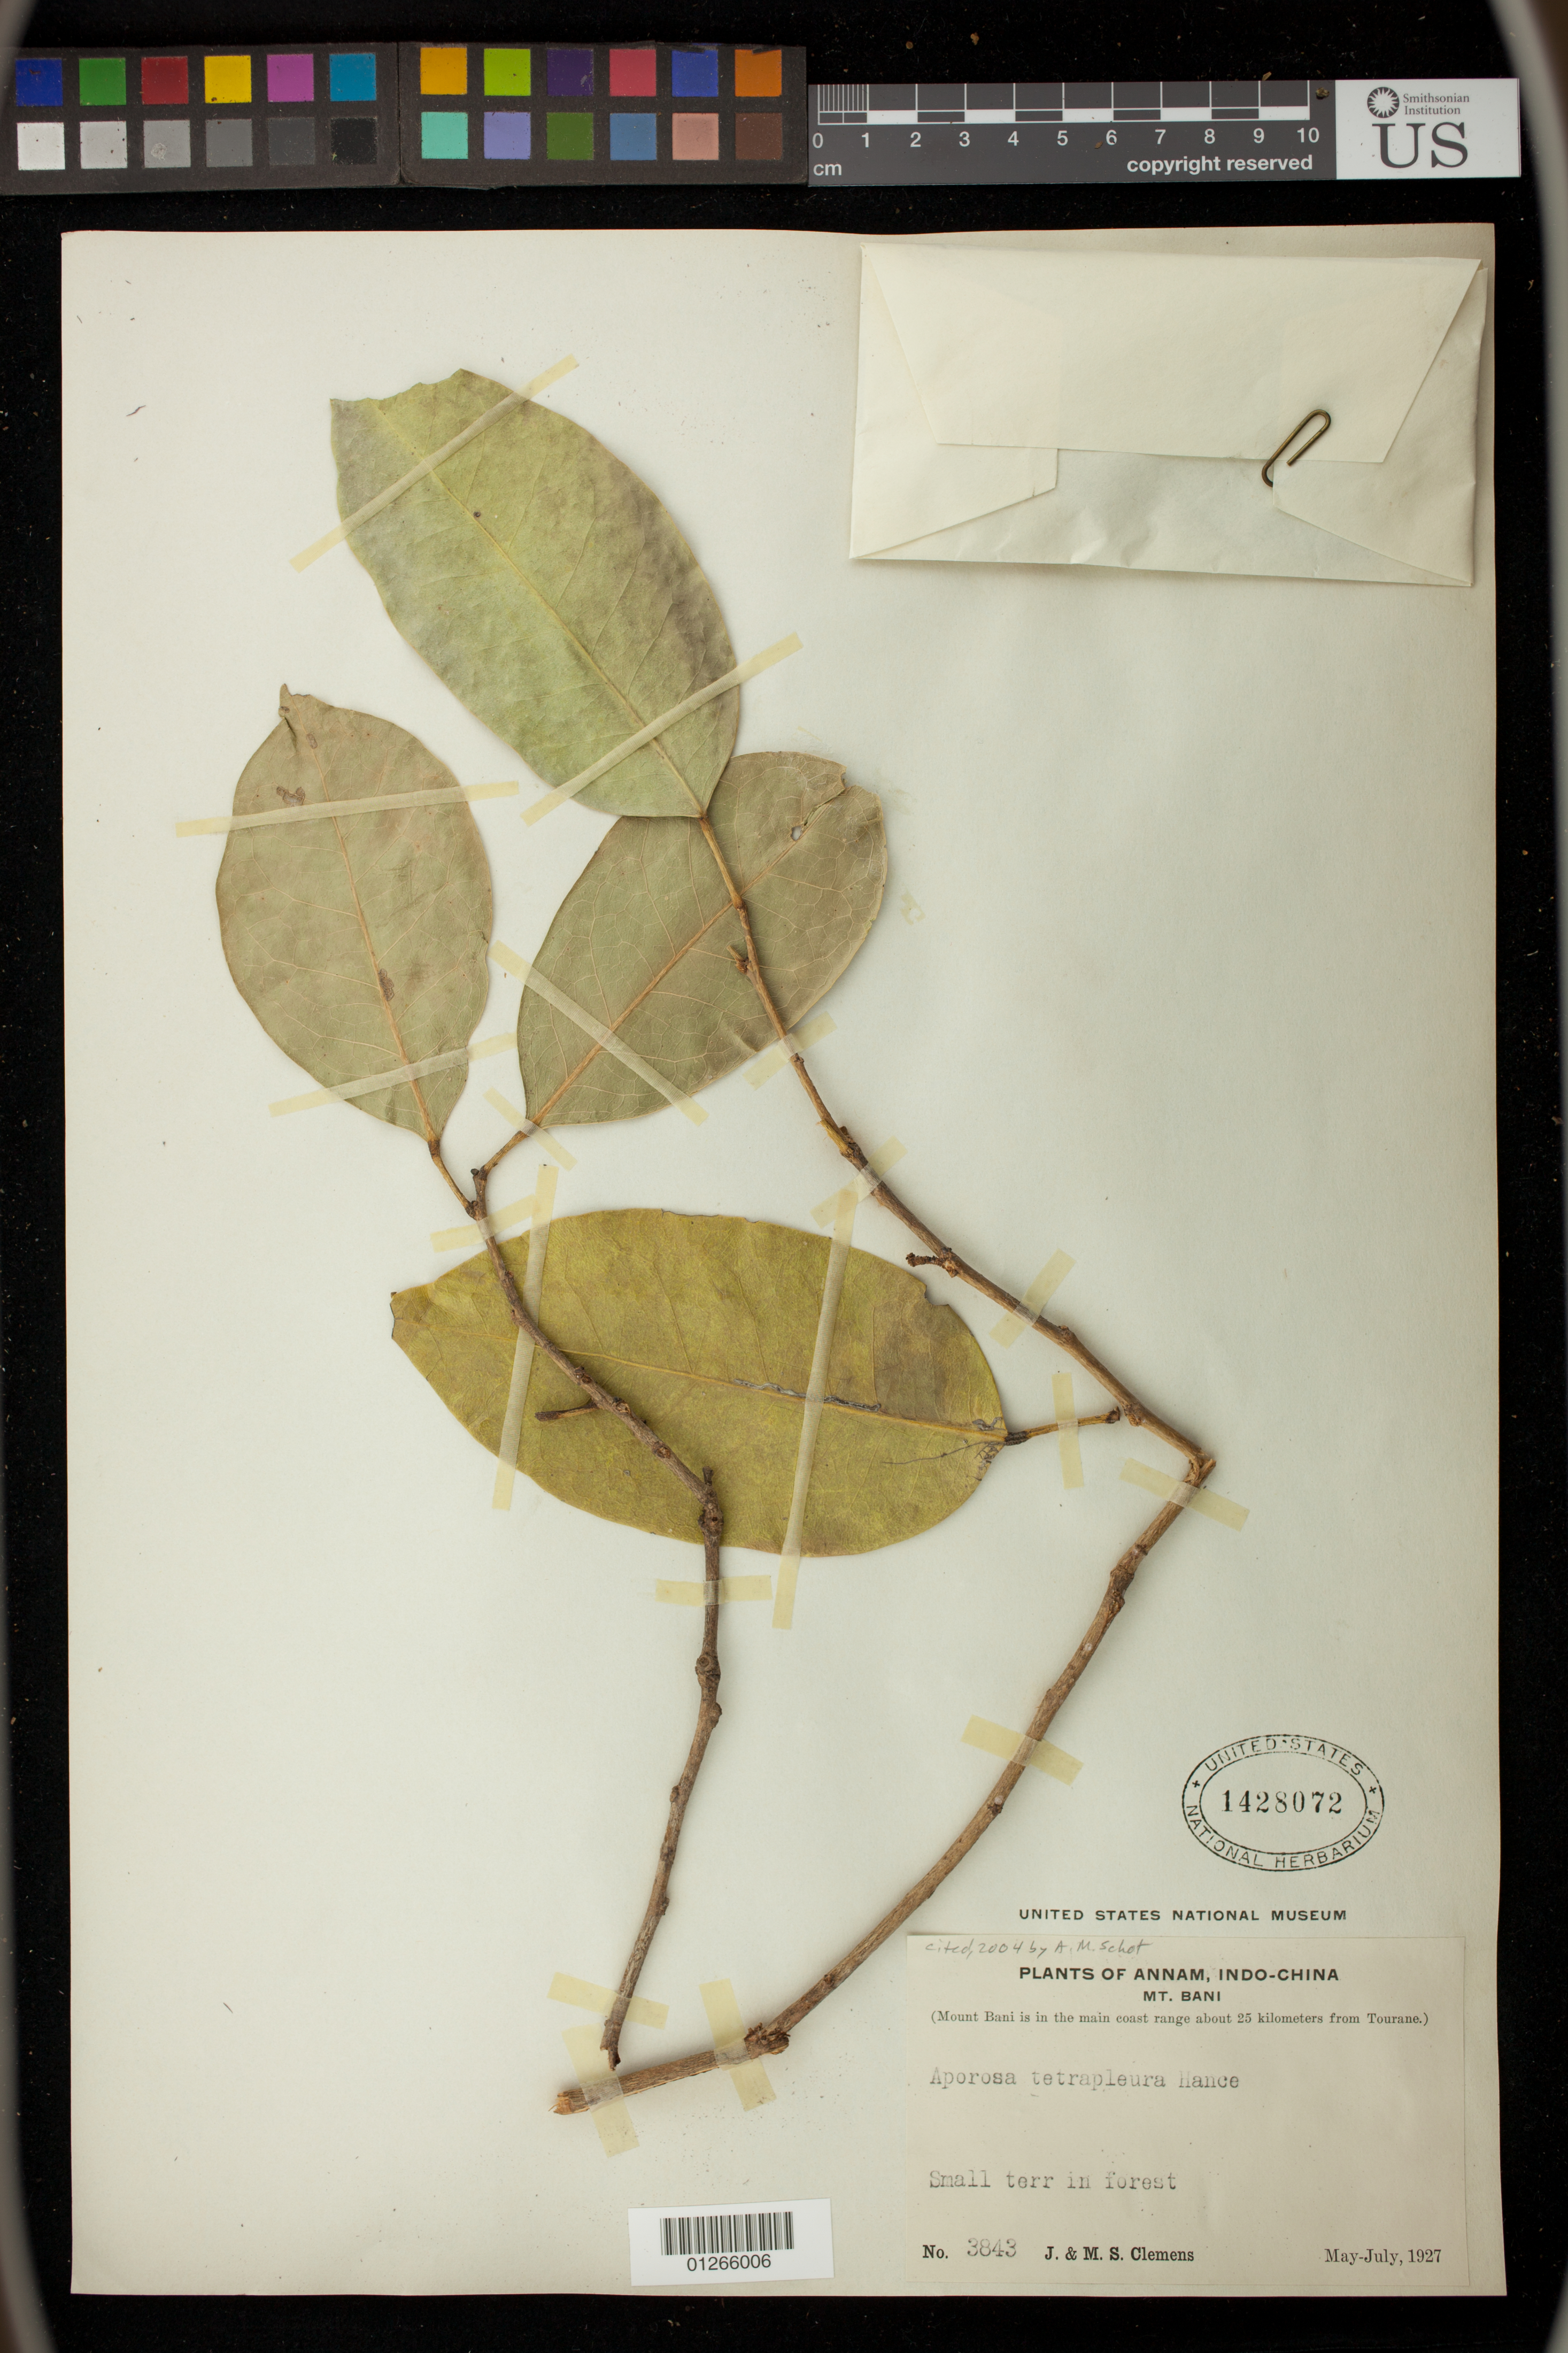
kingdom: Plantae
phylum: Tracheophyta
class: Magnoliopsida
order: Malpighiales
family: Phyllanthaceae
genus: Aporosa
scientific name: Aporosa tetrapleura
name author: Hance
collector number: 3843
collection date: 1927-05-01/1927-07-31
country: Vietnam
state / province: Da Nang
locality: Annam, Indo-china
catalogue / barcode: US 1428072